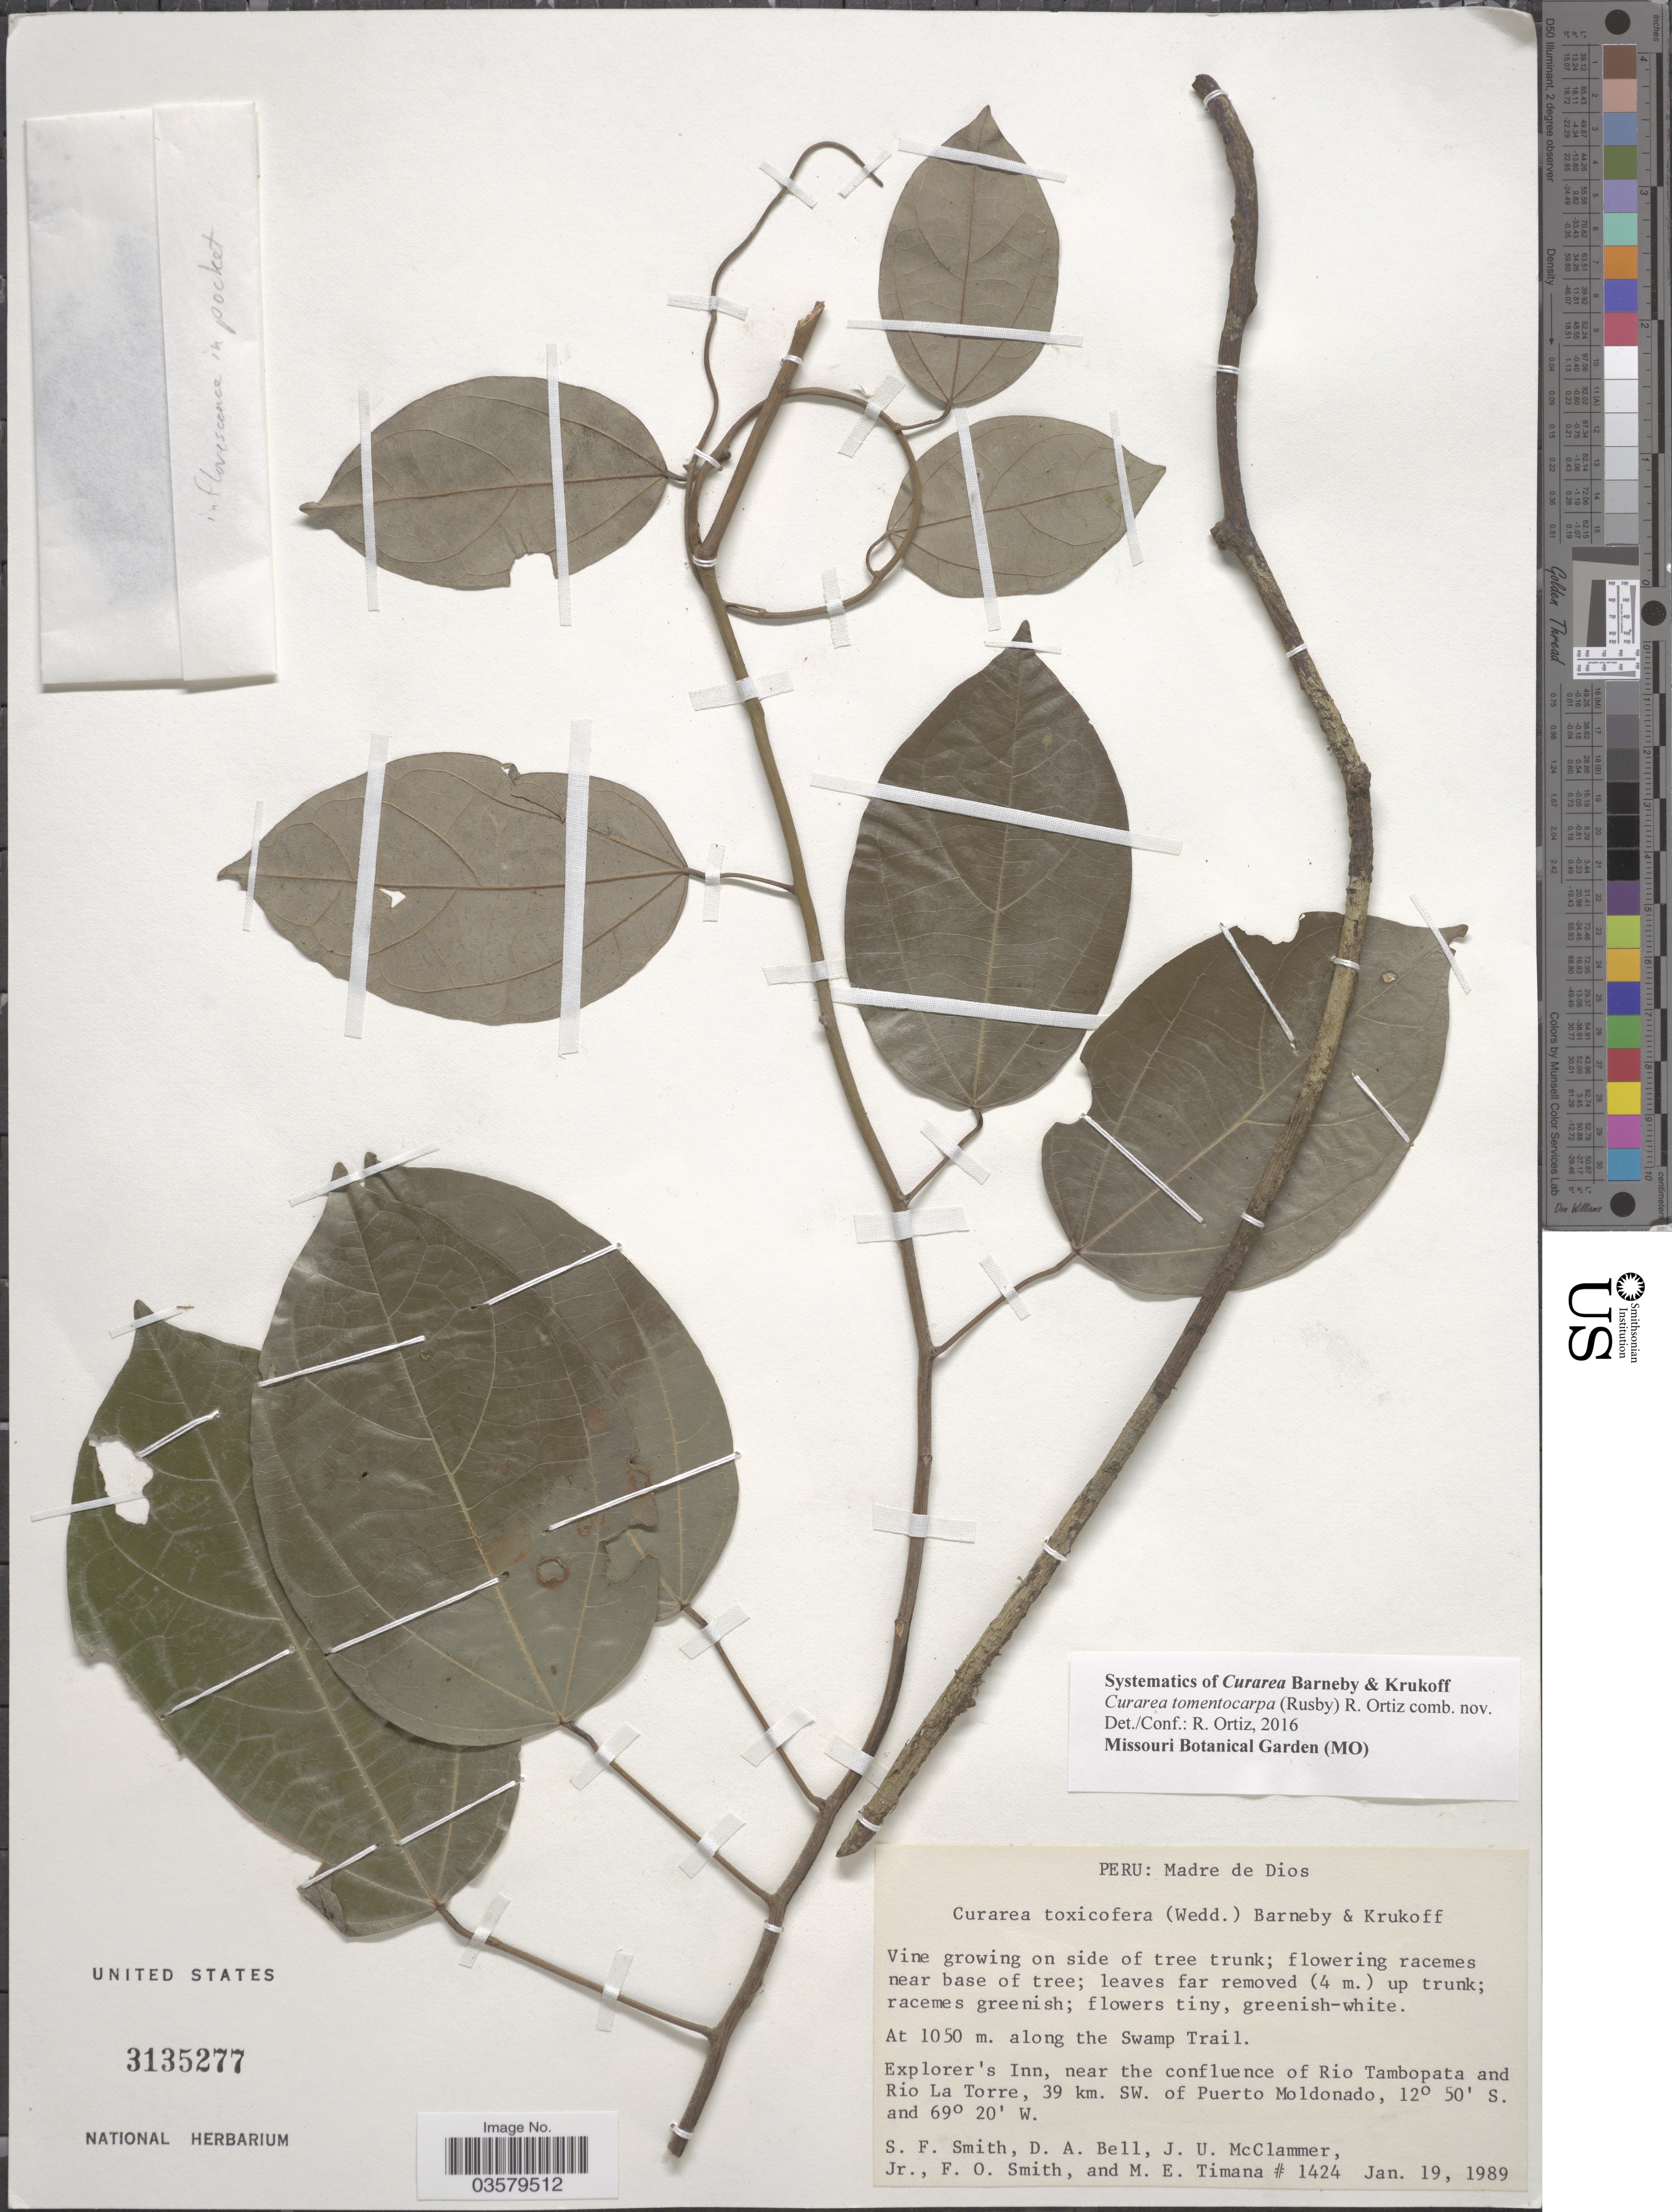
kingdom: Plantae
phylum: Tracheophyta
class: Magnoliopsida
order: Ranunculales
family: Menispermaceae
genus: Curarea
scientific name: Curarea tomentocarpa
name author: (Rusby) R. Ortiz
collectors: S.F. Smith, D. A. Bell, J. McClammer Jr. & F. Smith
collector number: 1424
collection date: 1989-01-19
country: Peru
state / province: Madre de Dios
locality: Along the Swamp Trail. Explorer's Inn, near the confluence of Rio Tambopata and Rio La Torre, 39 km. SW. of Puerto Moldonado.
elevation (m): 1050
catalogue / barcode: US 3135277